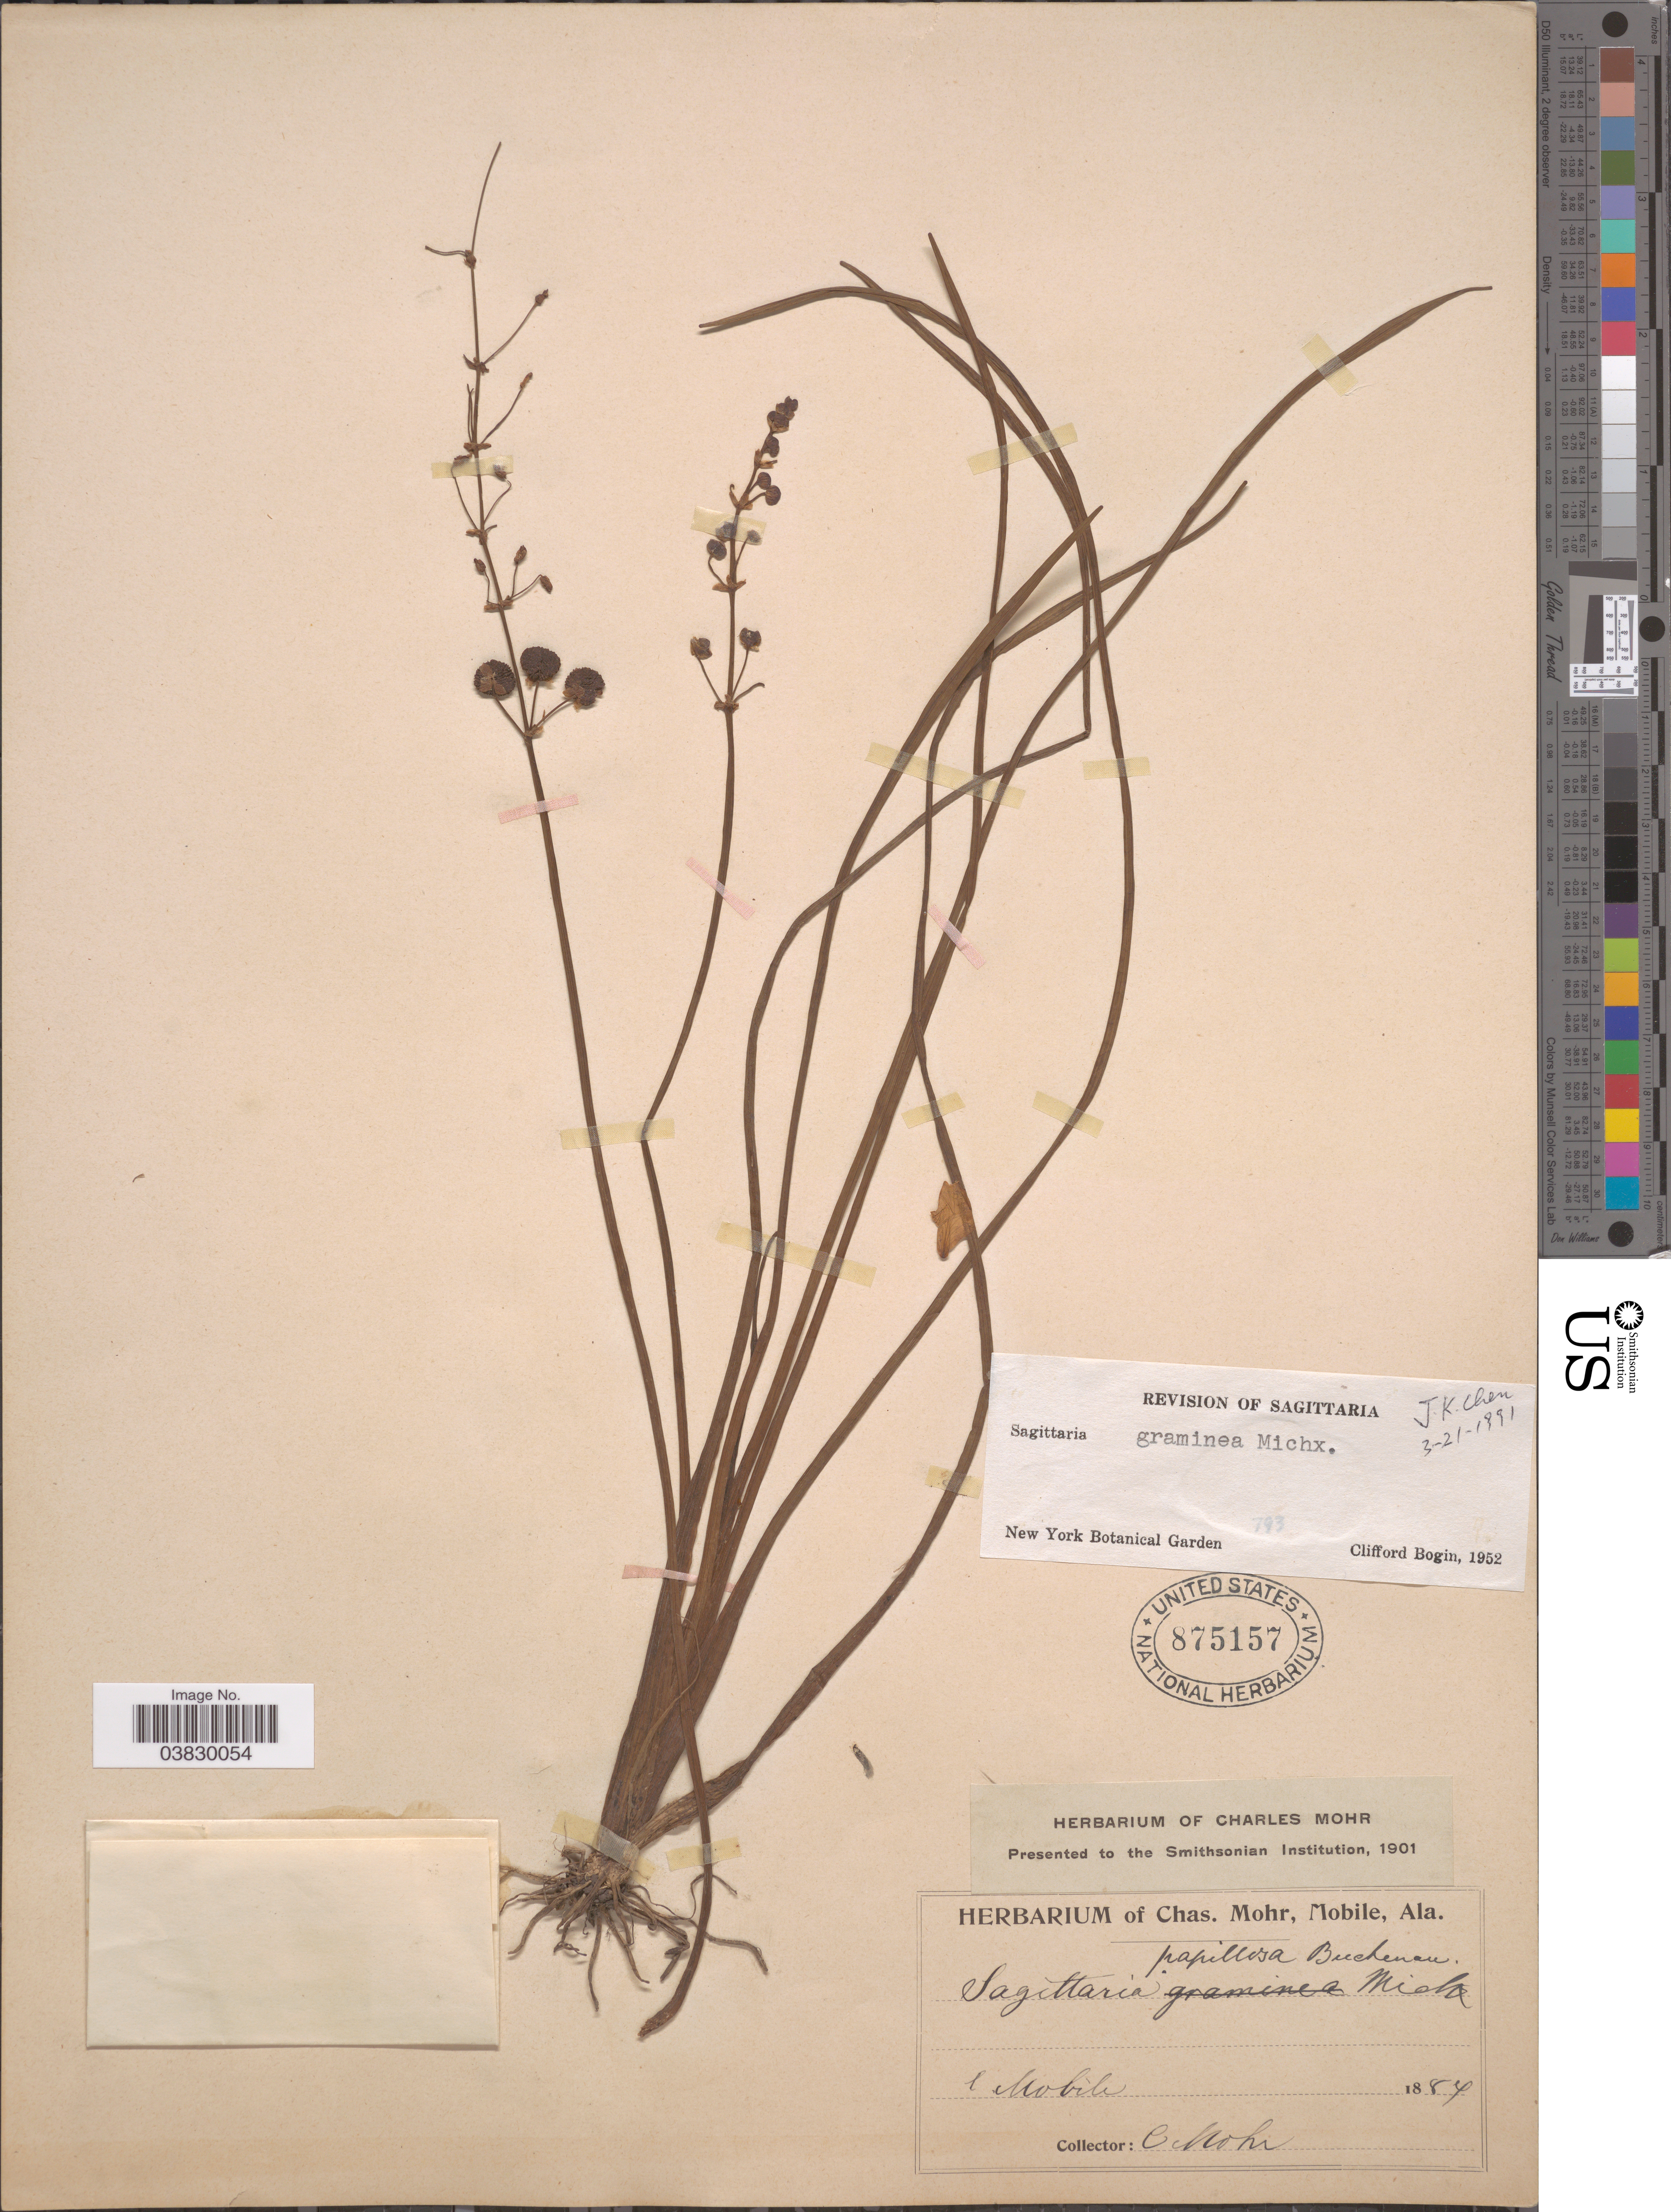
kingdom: Plantae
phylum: Tracheophyta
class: Liliopsida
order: Alismatales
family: Alismataceae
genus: Sagittaria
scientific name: Sagittaria graminea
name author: Michx.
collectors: C. T. Mohr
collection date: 1887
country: United States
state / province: Alabama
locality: Mobile.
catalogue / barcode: US 875157